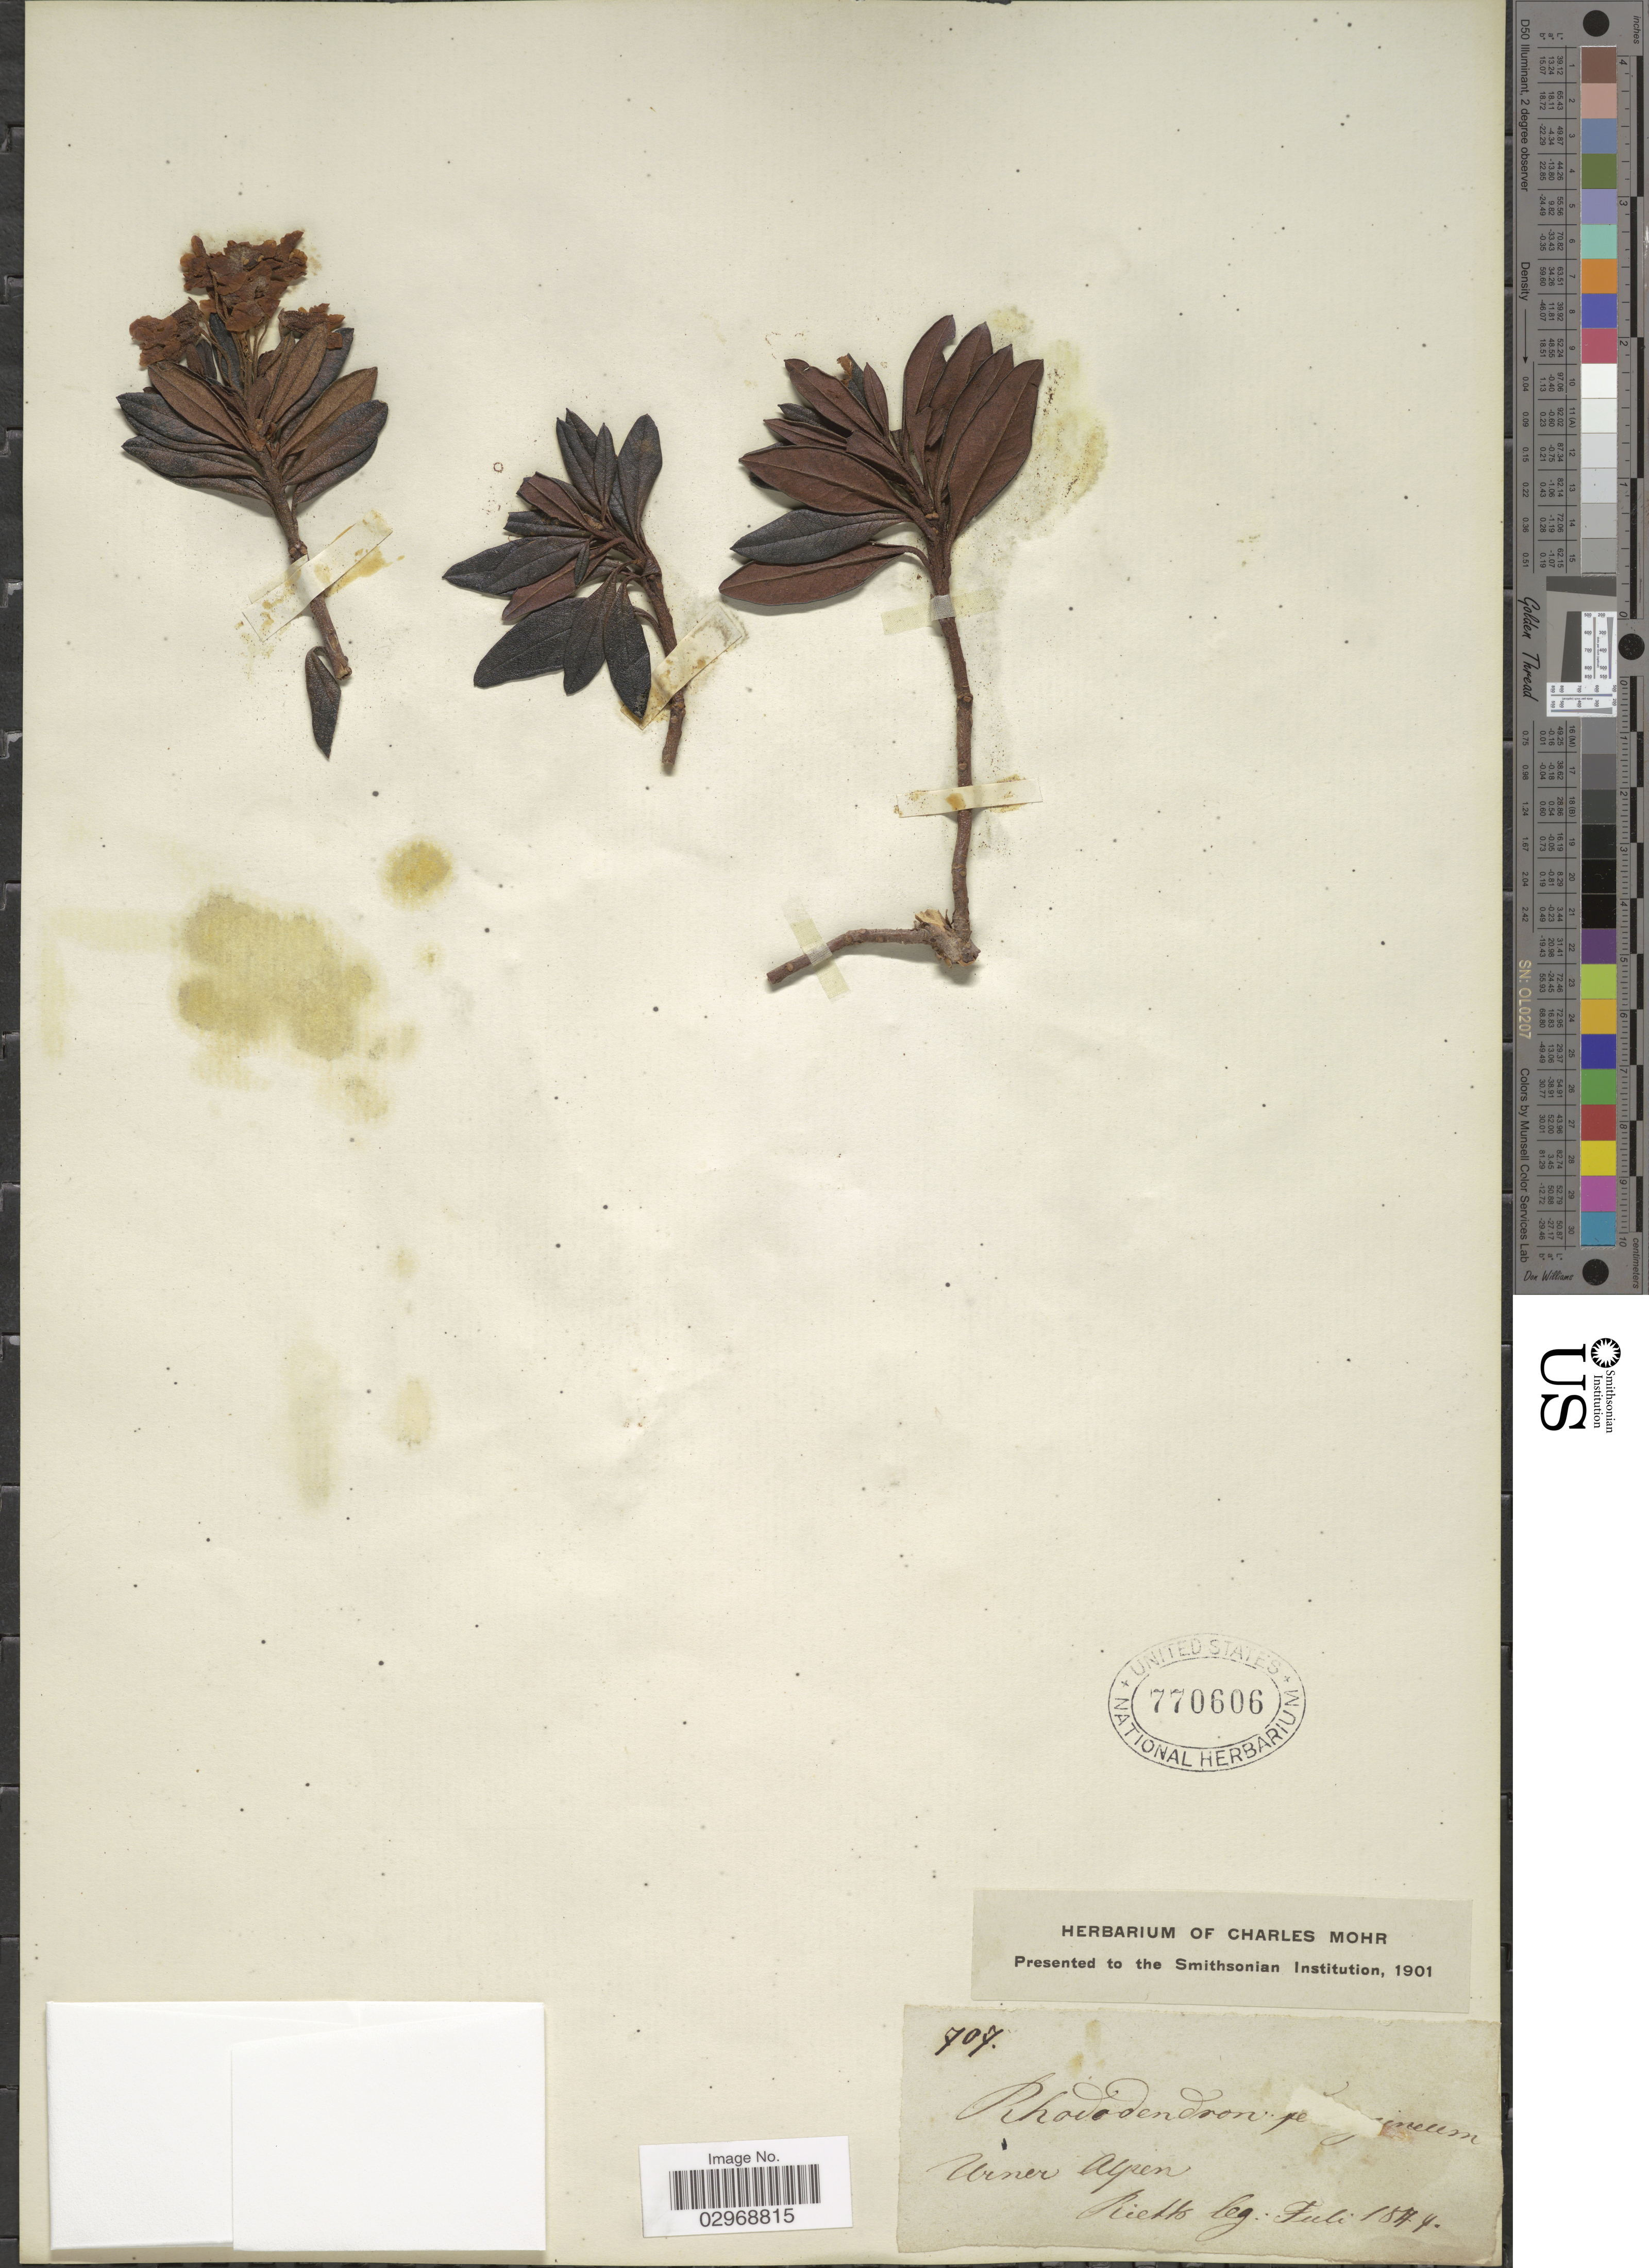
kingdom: Plantae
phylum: Tracheophyta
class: Magnoliopsida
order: Ericales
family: Ericaceae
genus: Rhododendron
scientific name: Rhododendron ferrugineum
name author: L.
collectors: -. Rieth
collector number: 707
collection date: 1844-07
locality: Winer Alpen.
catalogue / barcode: US 770606